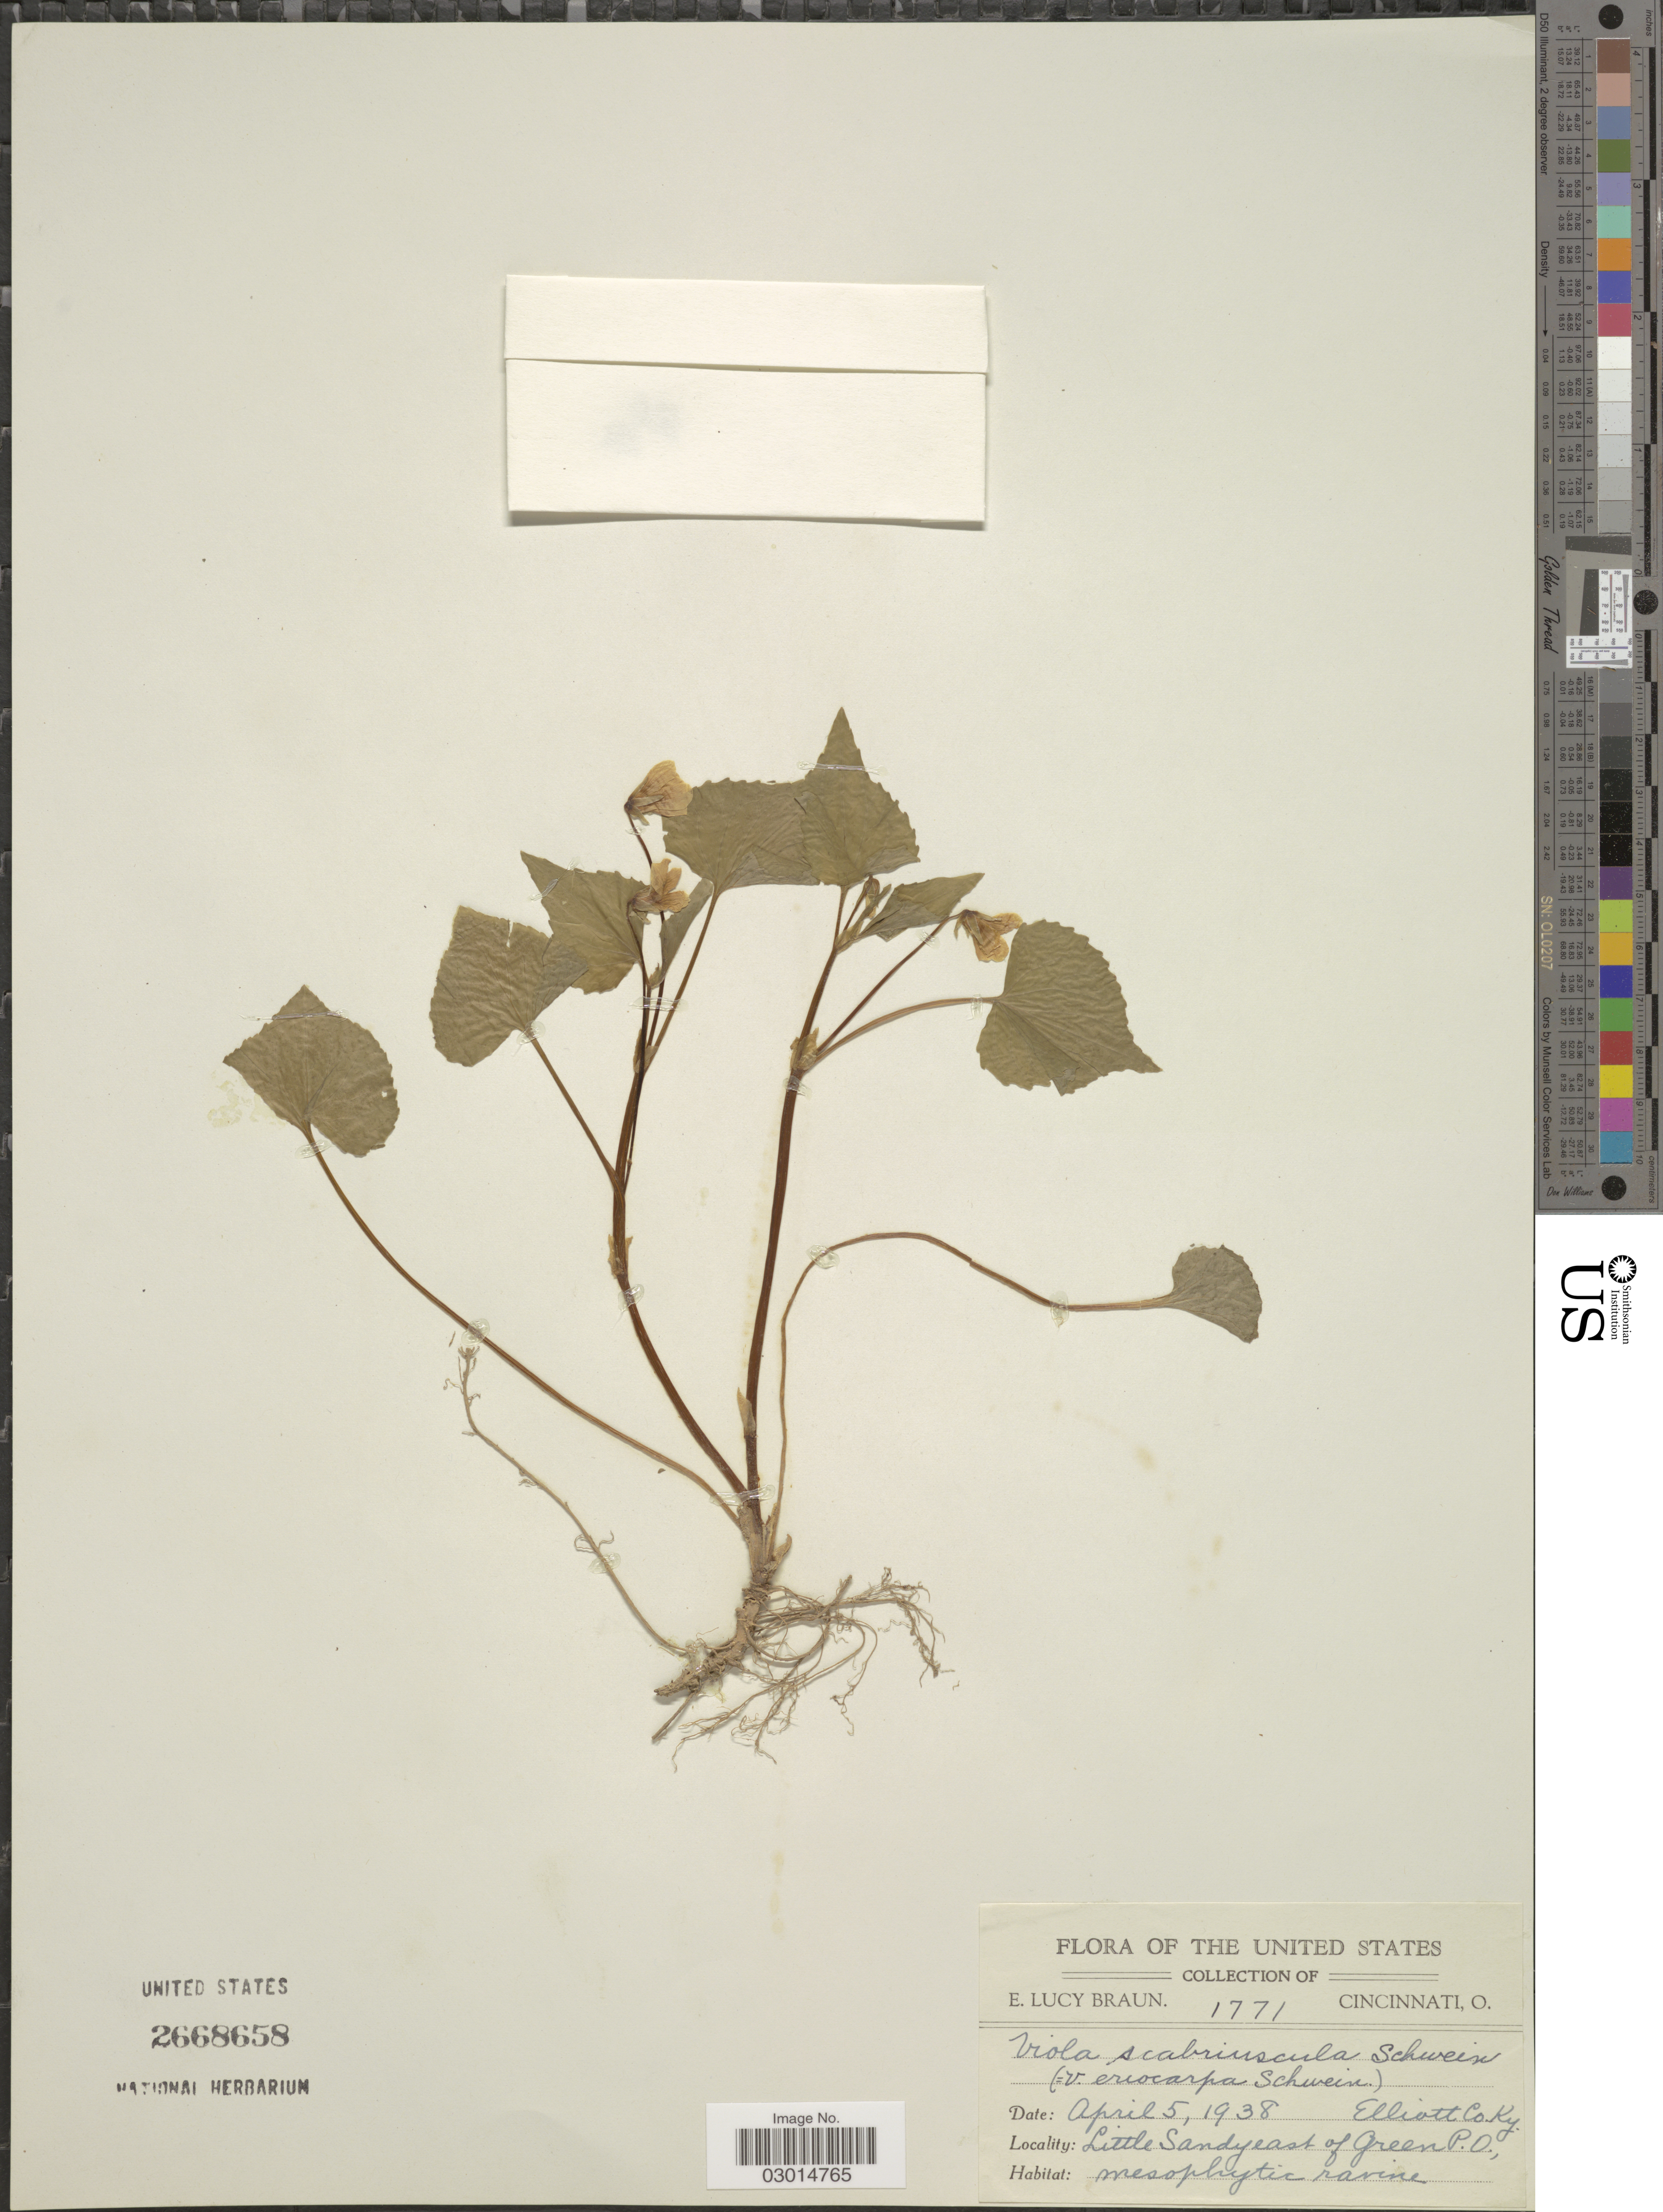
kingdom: Plantae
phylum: Tracheophyta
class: Magnoliopsida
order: Malpighiales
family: Violaceae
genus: Viola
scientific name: Viola eriocarpa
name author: Schwein.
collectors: E. L. Braun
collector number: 1771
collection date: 1938-04-05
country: United States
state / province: Kentucky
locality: Elliott Co. Little Sandy east of Green P.O.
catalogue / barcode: US 2668658